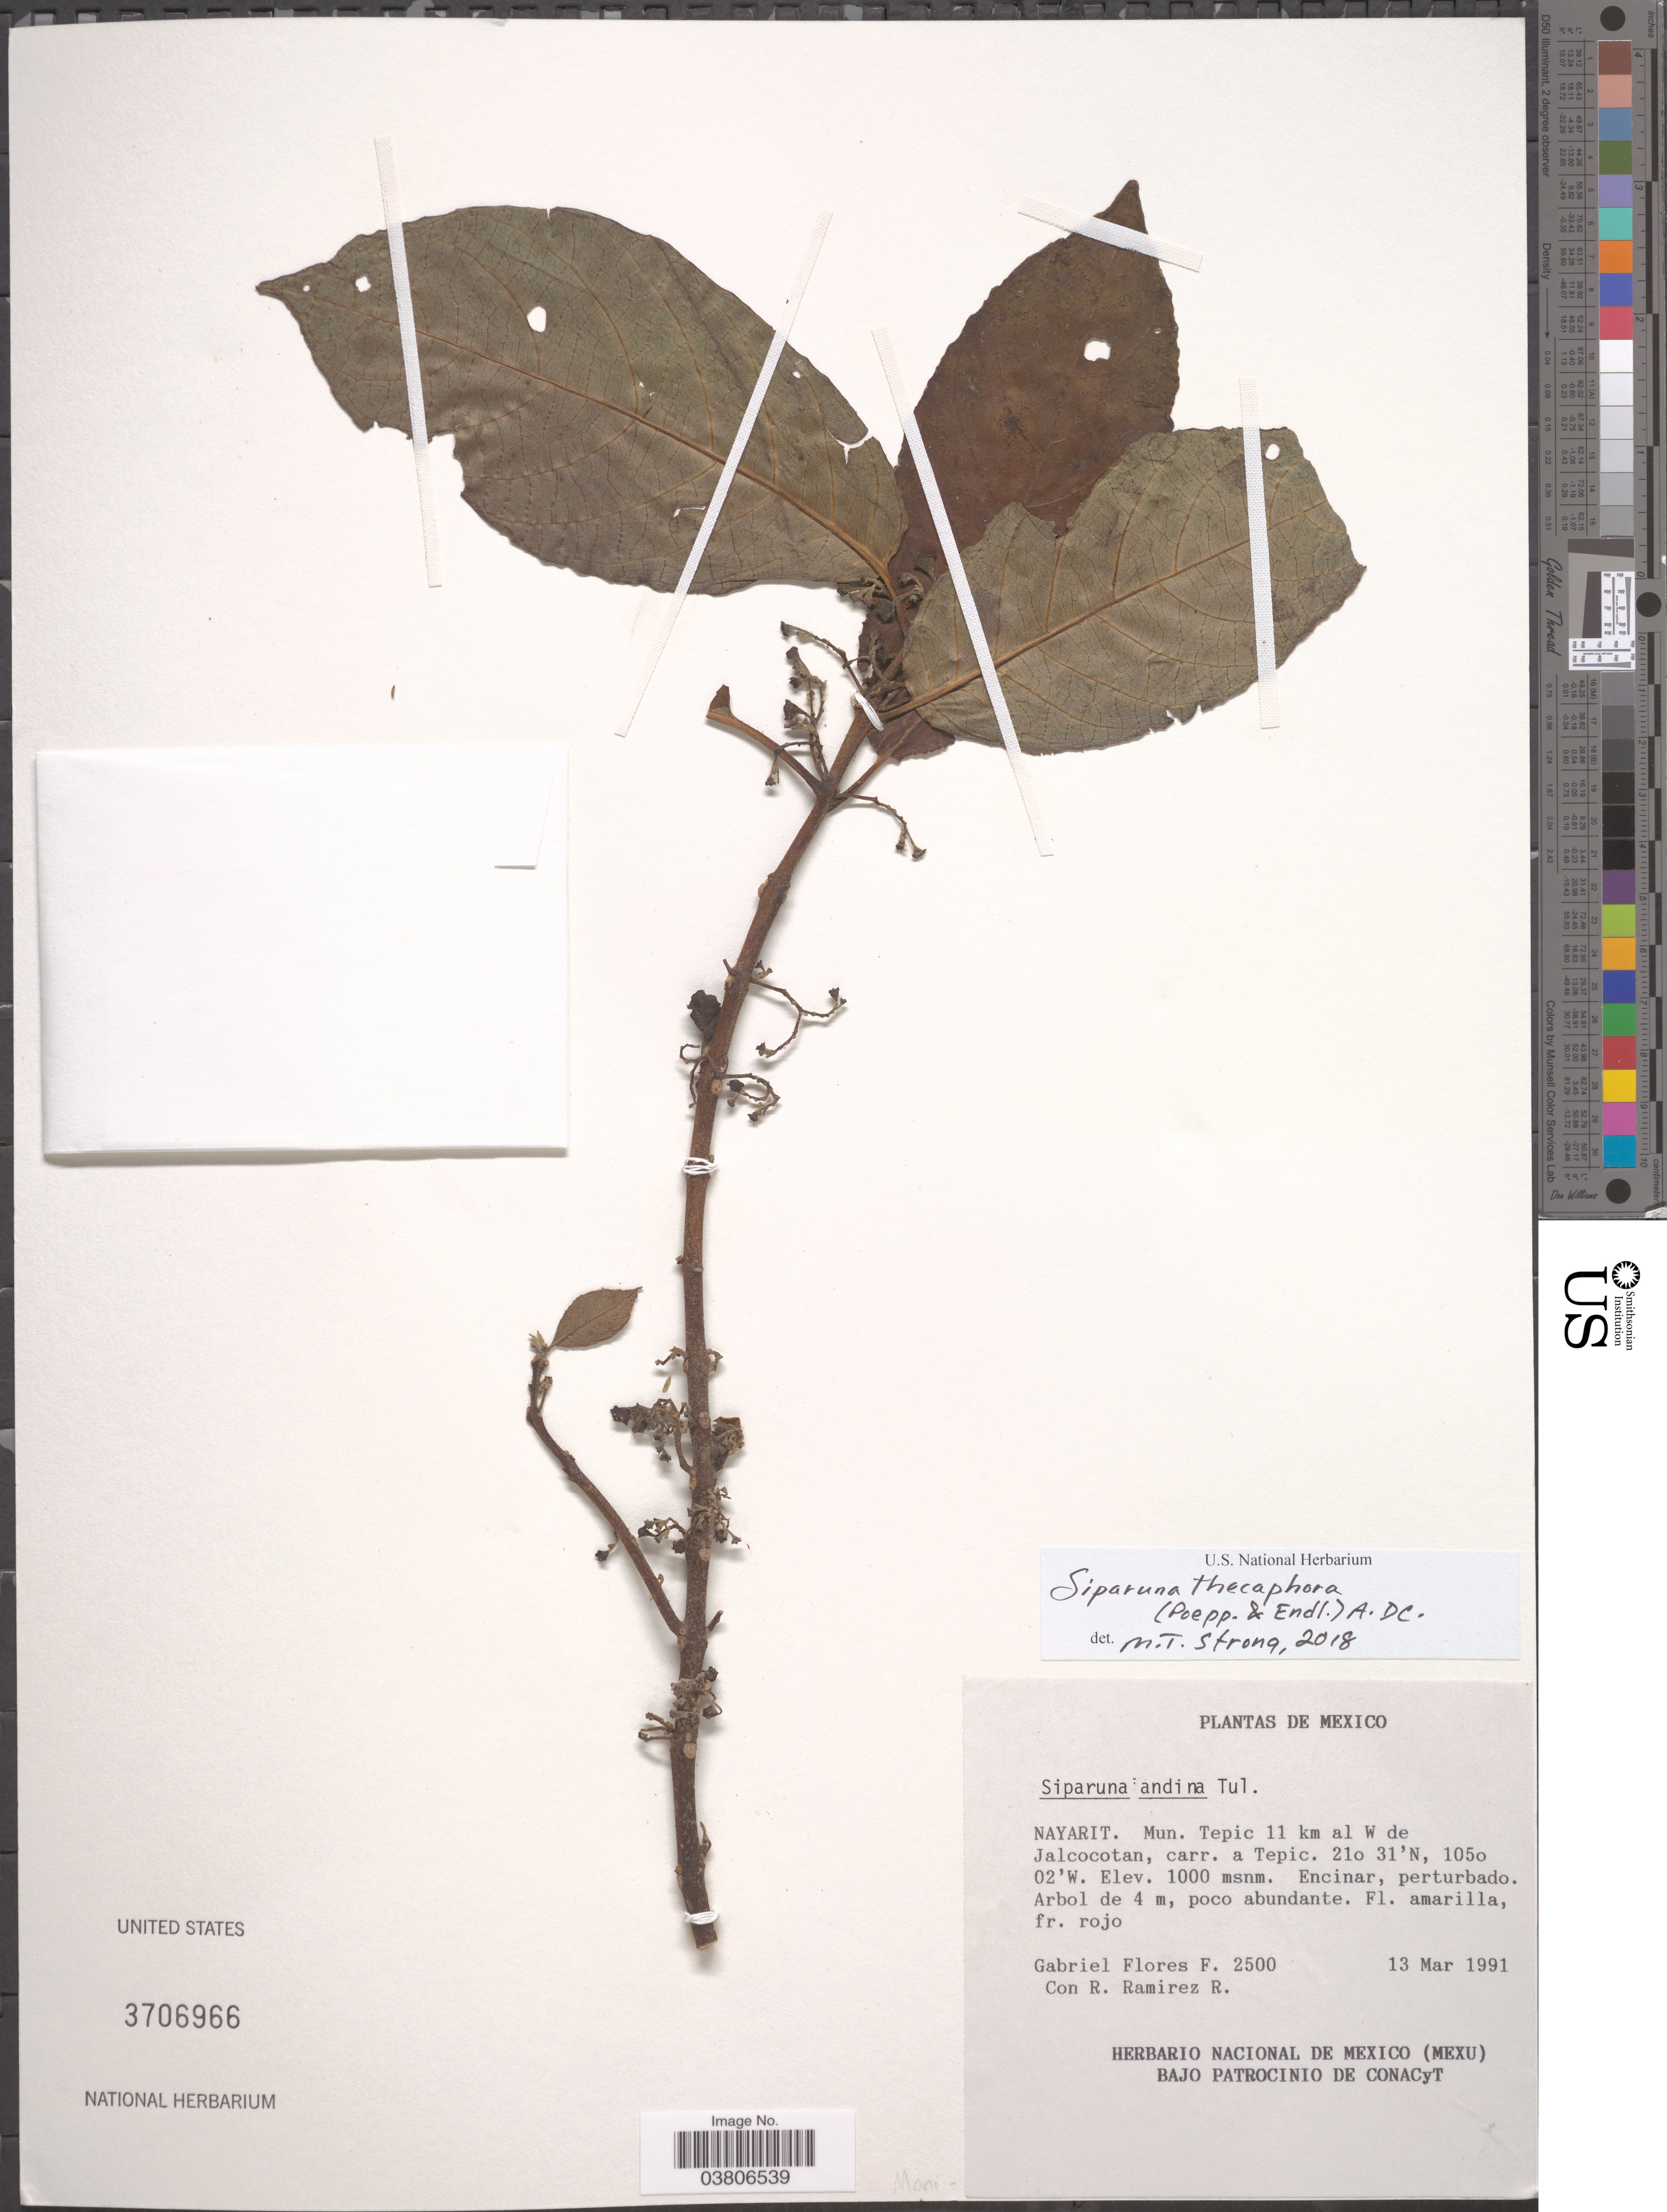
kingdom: Plantae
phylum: Tracheophyta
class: Magnoliopsida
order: Laurales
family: Siparunaceae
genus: Siparuna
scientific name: Siparuna thecaphora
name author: (Poepp. & Endl.) A. DC.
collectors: G. Flores F. & R. Ramirez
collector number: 2500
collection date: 1991-03-13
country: Mexico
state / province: Nayarit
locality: Mun. Tepic 11 km al W de Jalcocotan, carr. a Tepic.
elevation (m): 1000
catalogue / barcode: US 3706966